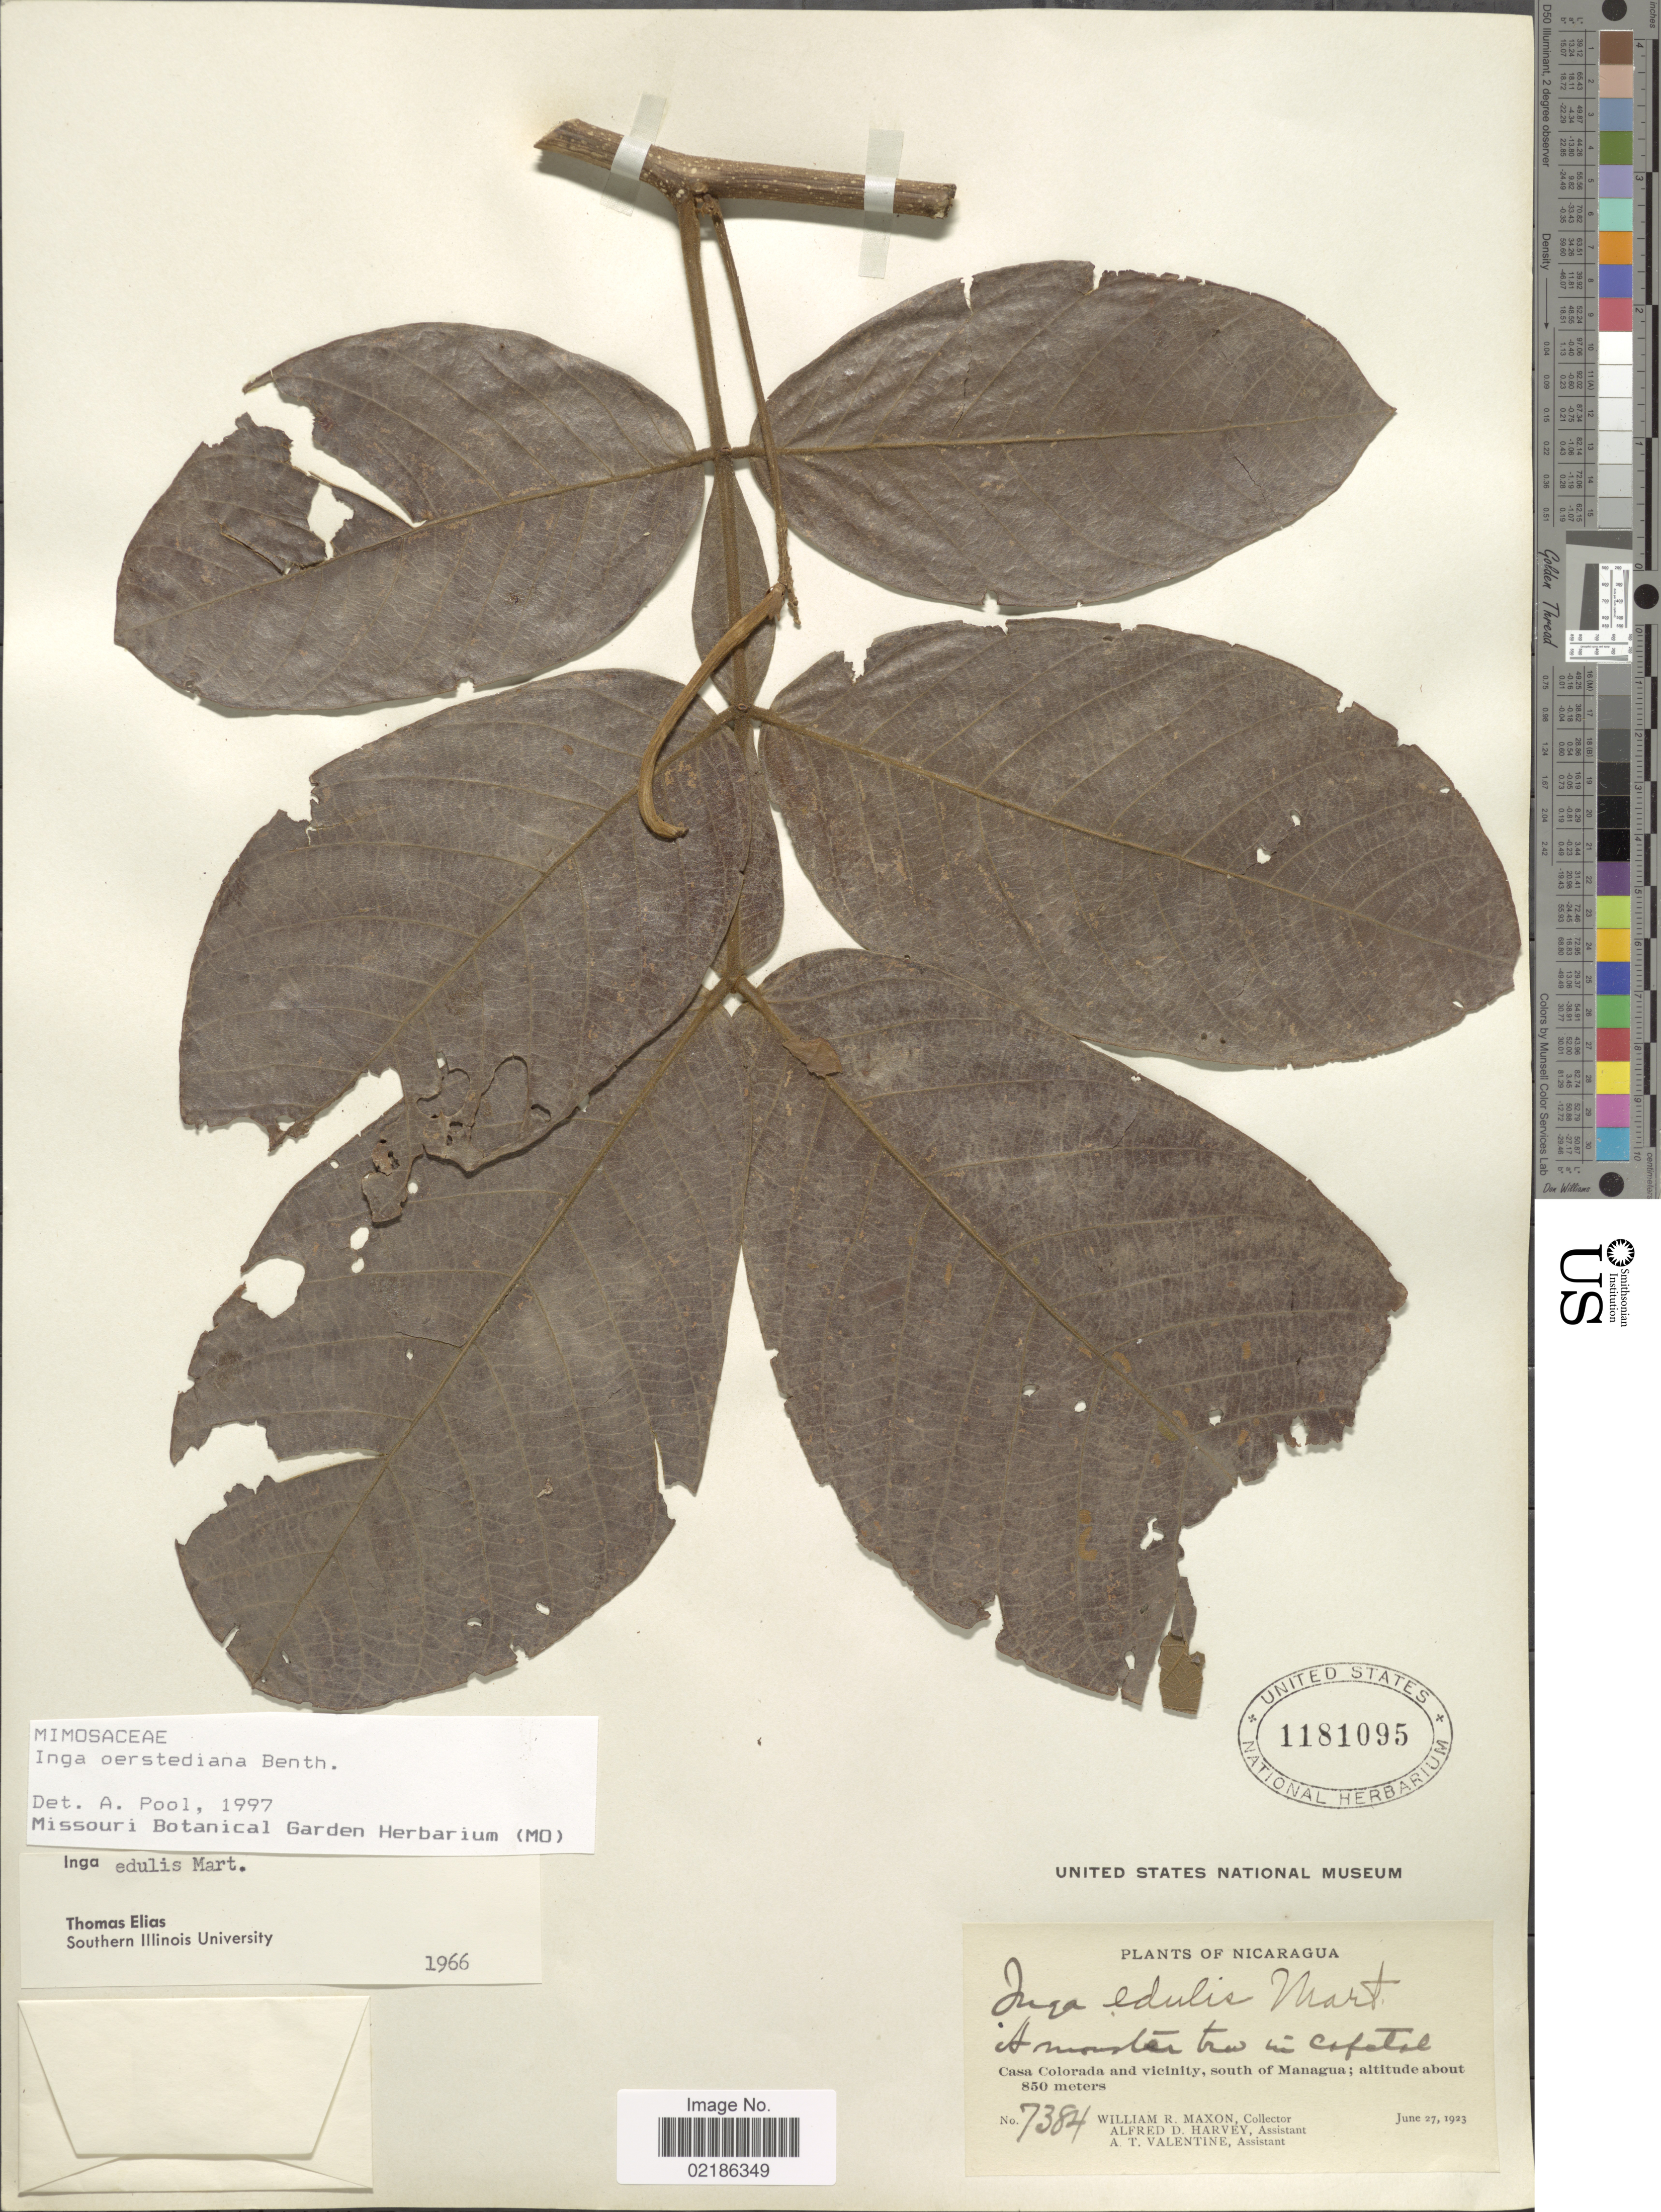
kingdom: Plantae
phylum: Tracheophyta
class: Magnoliopsida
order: Fabales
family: Fabaceae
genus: Inga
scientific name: Inga oerstediana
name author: Benth.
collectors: W. R. Maxon, A. D. Harvey & A. Valentine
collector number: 7384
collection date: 1923-06-27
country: Nicaragua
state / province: Managua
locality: Casa Colorada and Vicinity, south of Managua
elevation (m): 850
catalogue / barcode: US 1181095